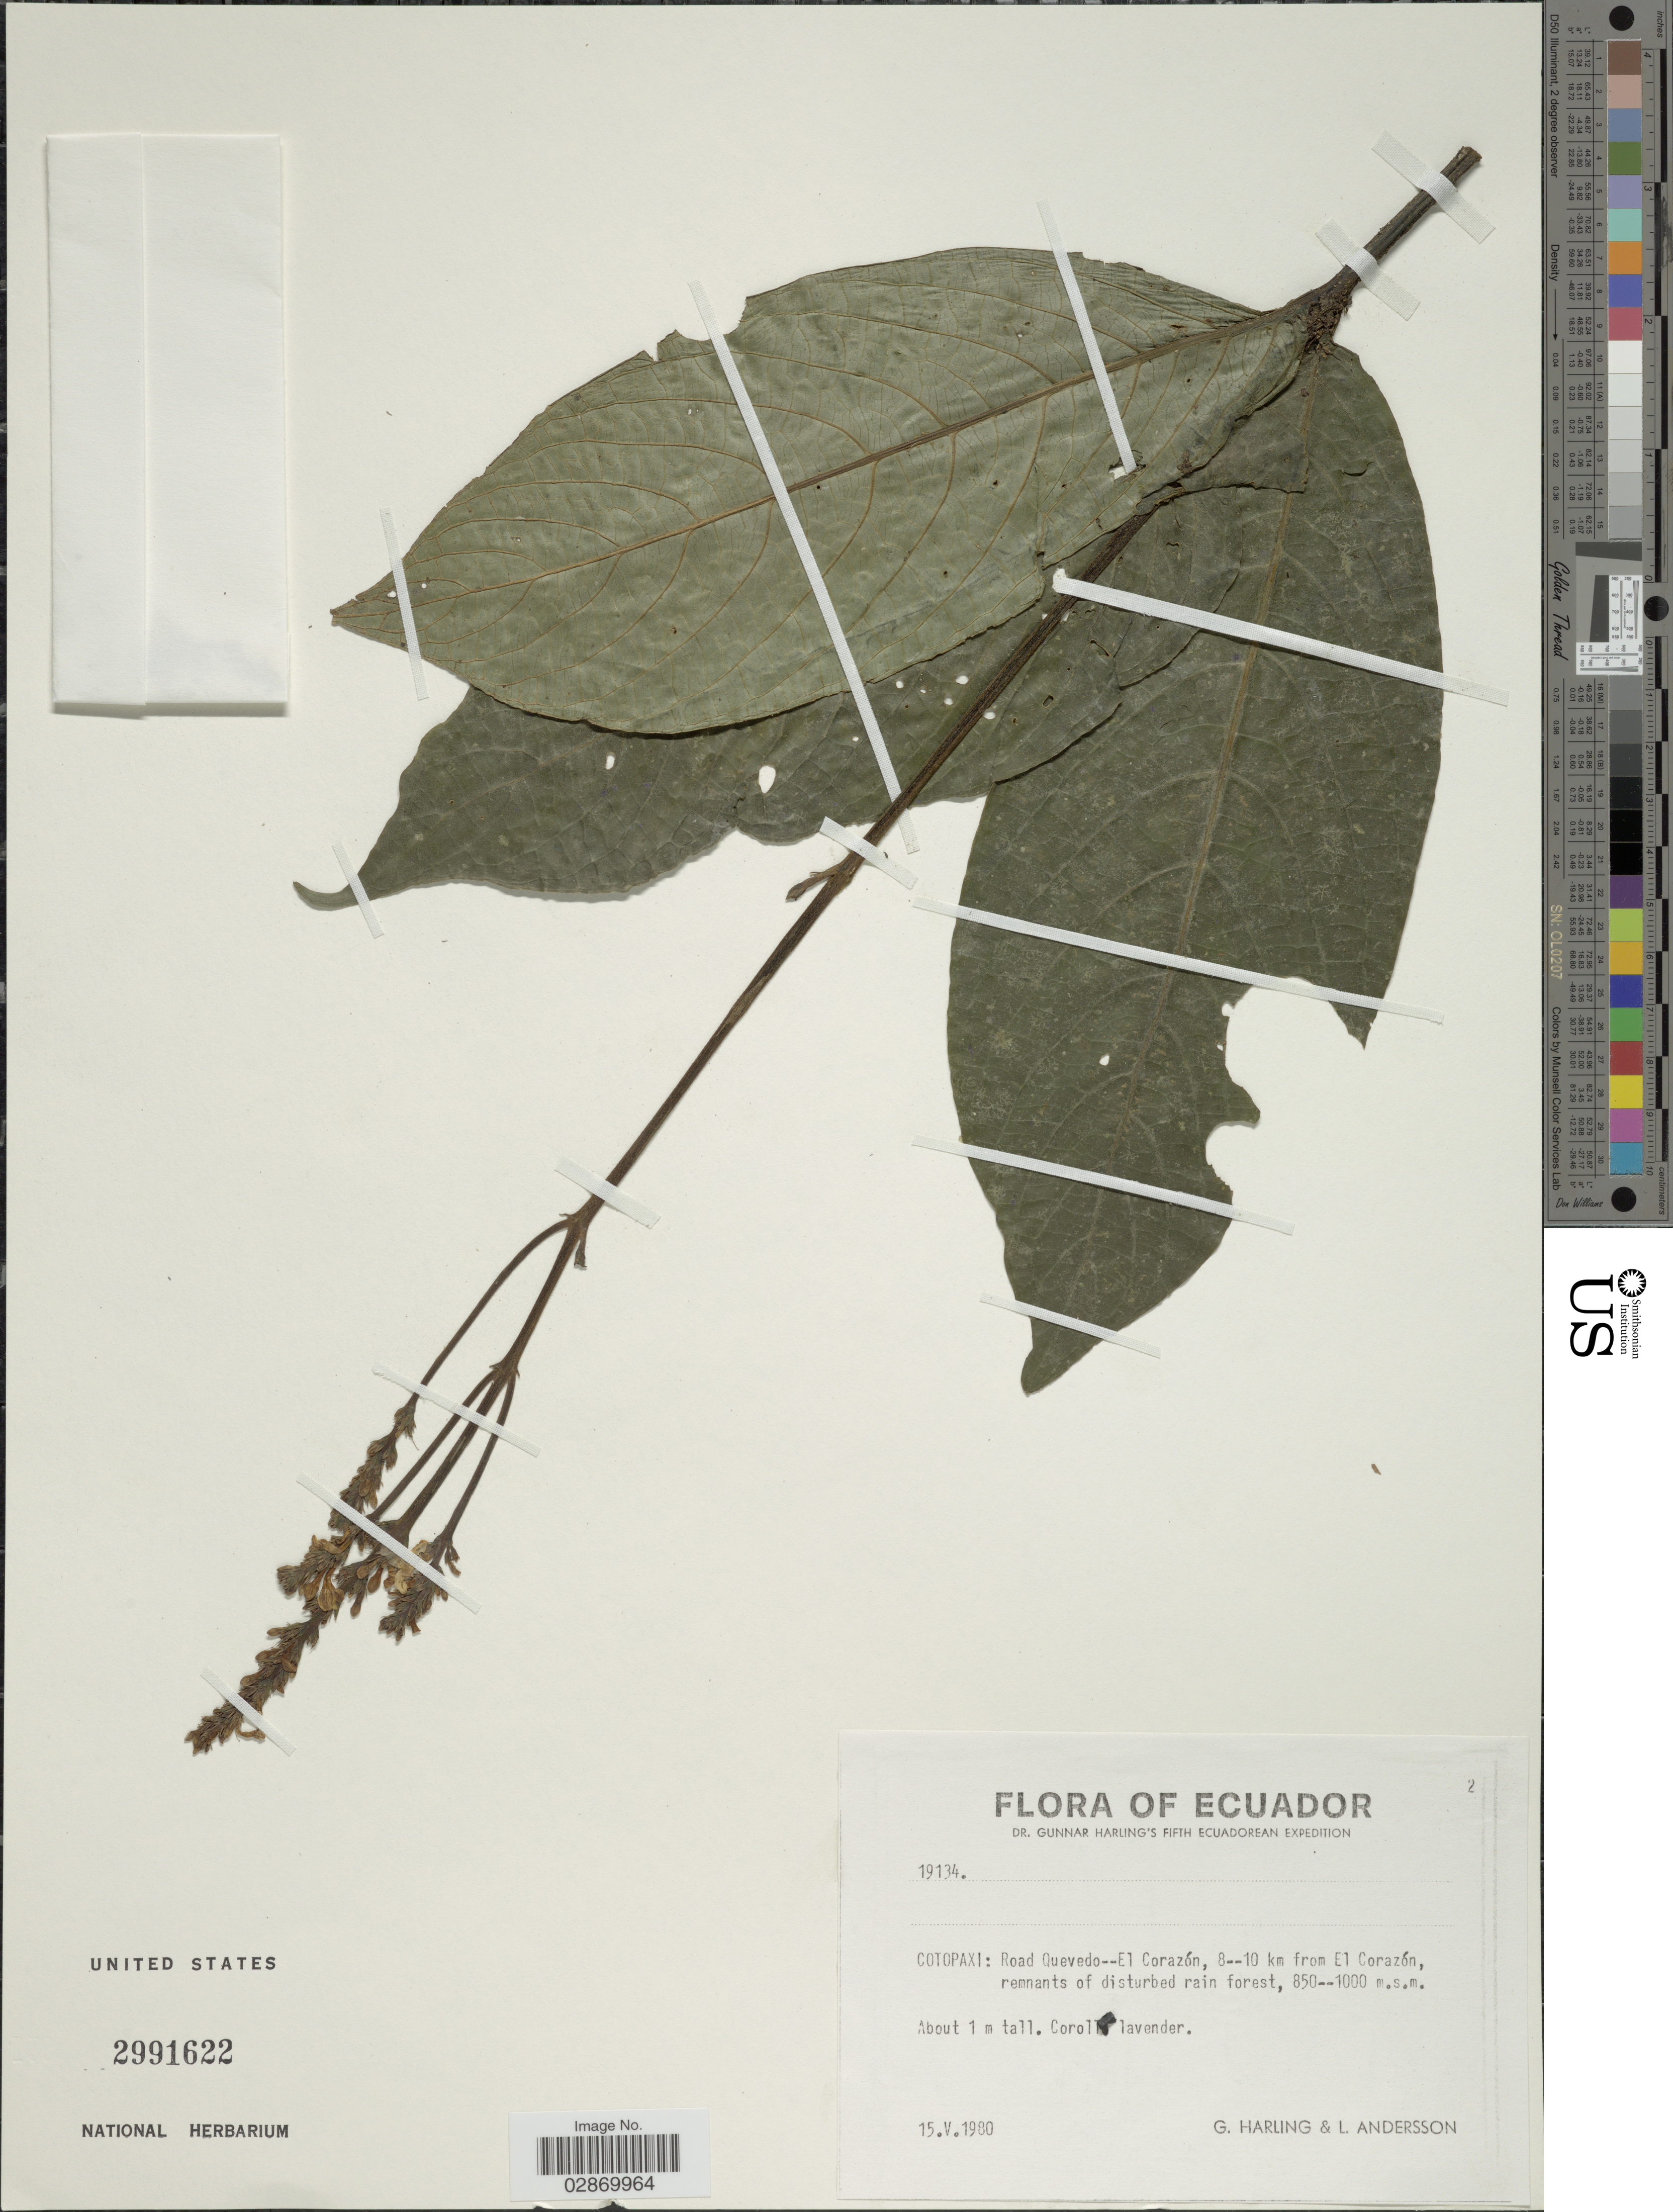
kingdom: Plantae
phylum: Tracheophyta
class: Magnoliopsida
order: Lamiales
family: Acanthaceae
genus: Pseuderanthemum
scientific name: Pseuderanthemum leptorhachis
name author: Lindau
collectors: G. Harling & L. Andersson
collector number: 19134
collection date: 1980-05-15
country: Ecuador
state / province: Cotopaxi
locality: Road Quevedo-El Corazón, 8-10 km from El Corazón.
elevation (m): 850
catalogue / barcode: US 2991622